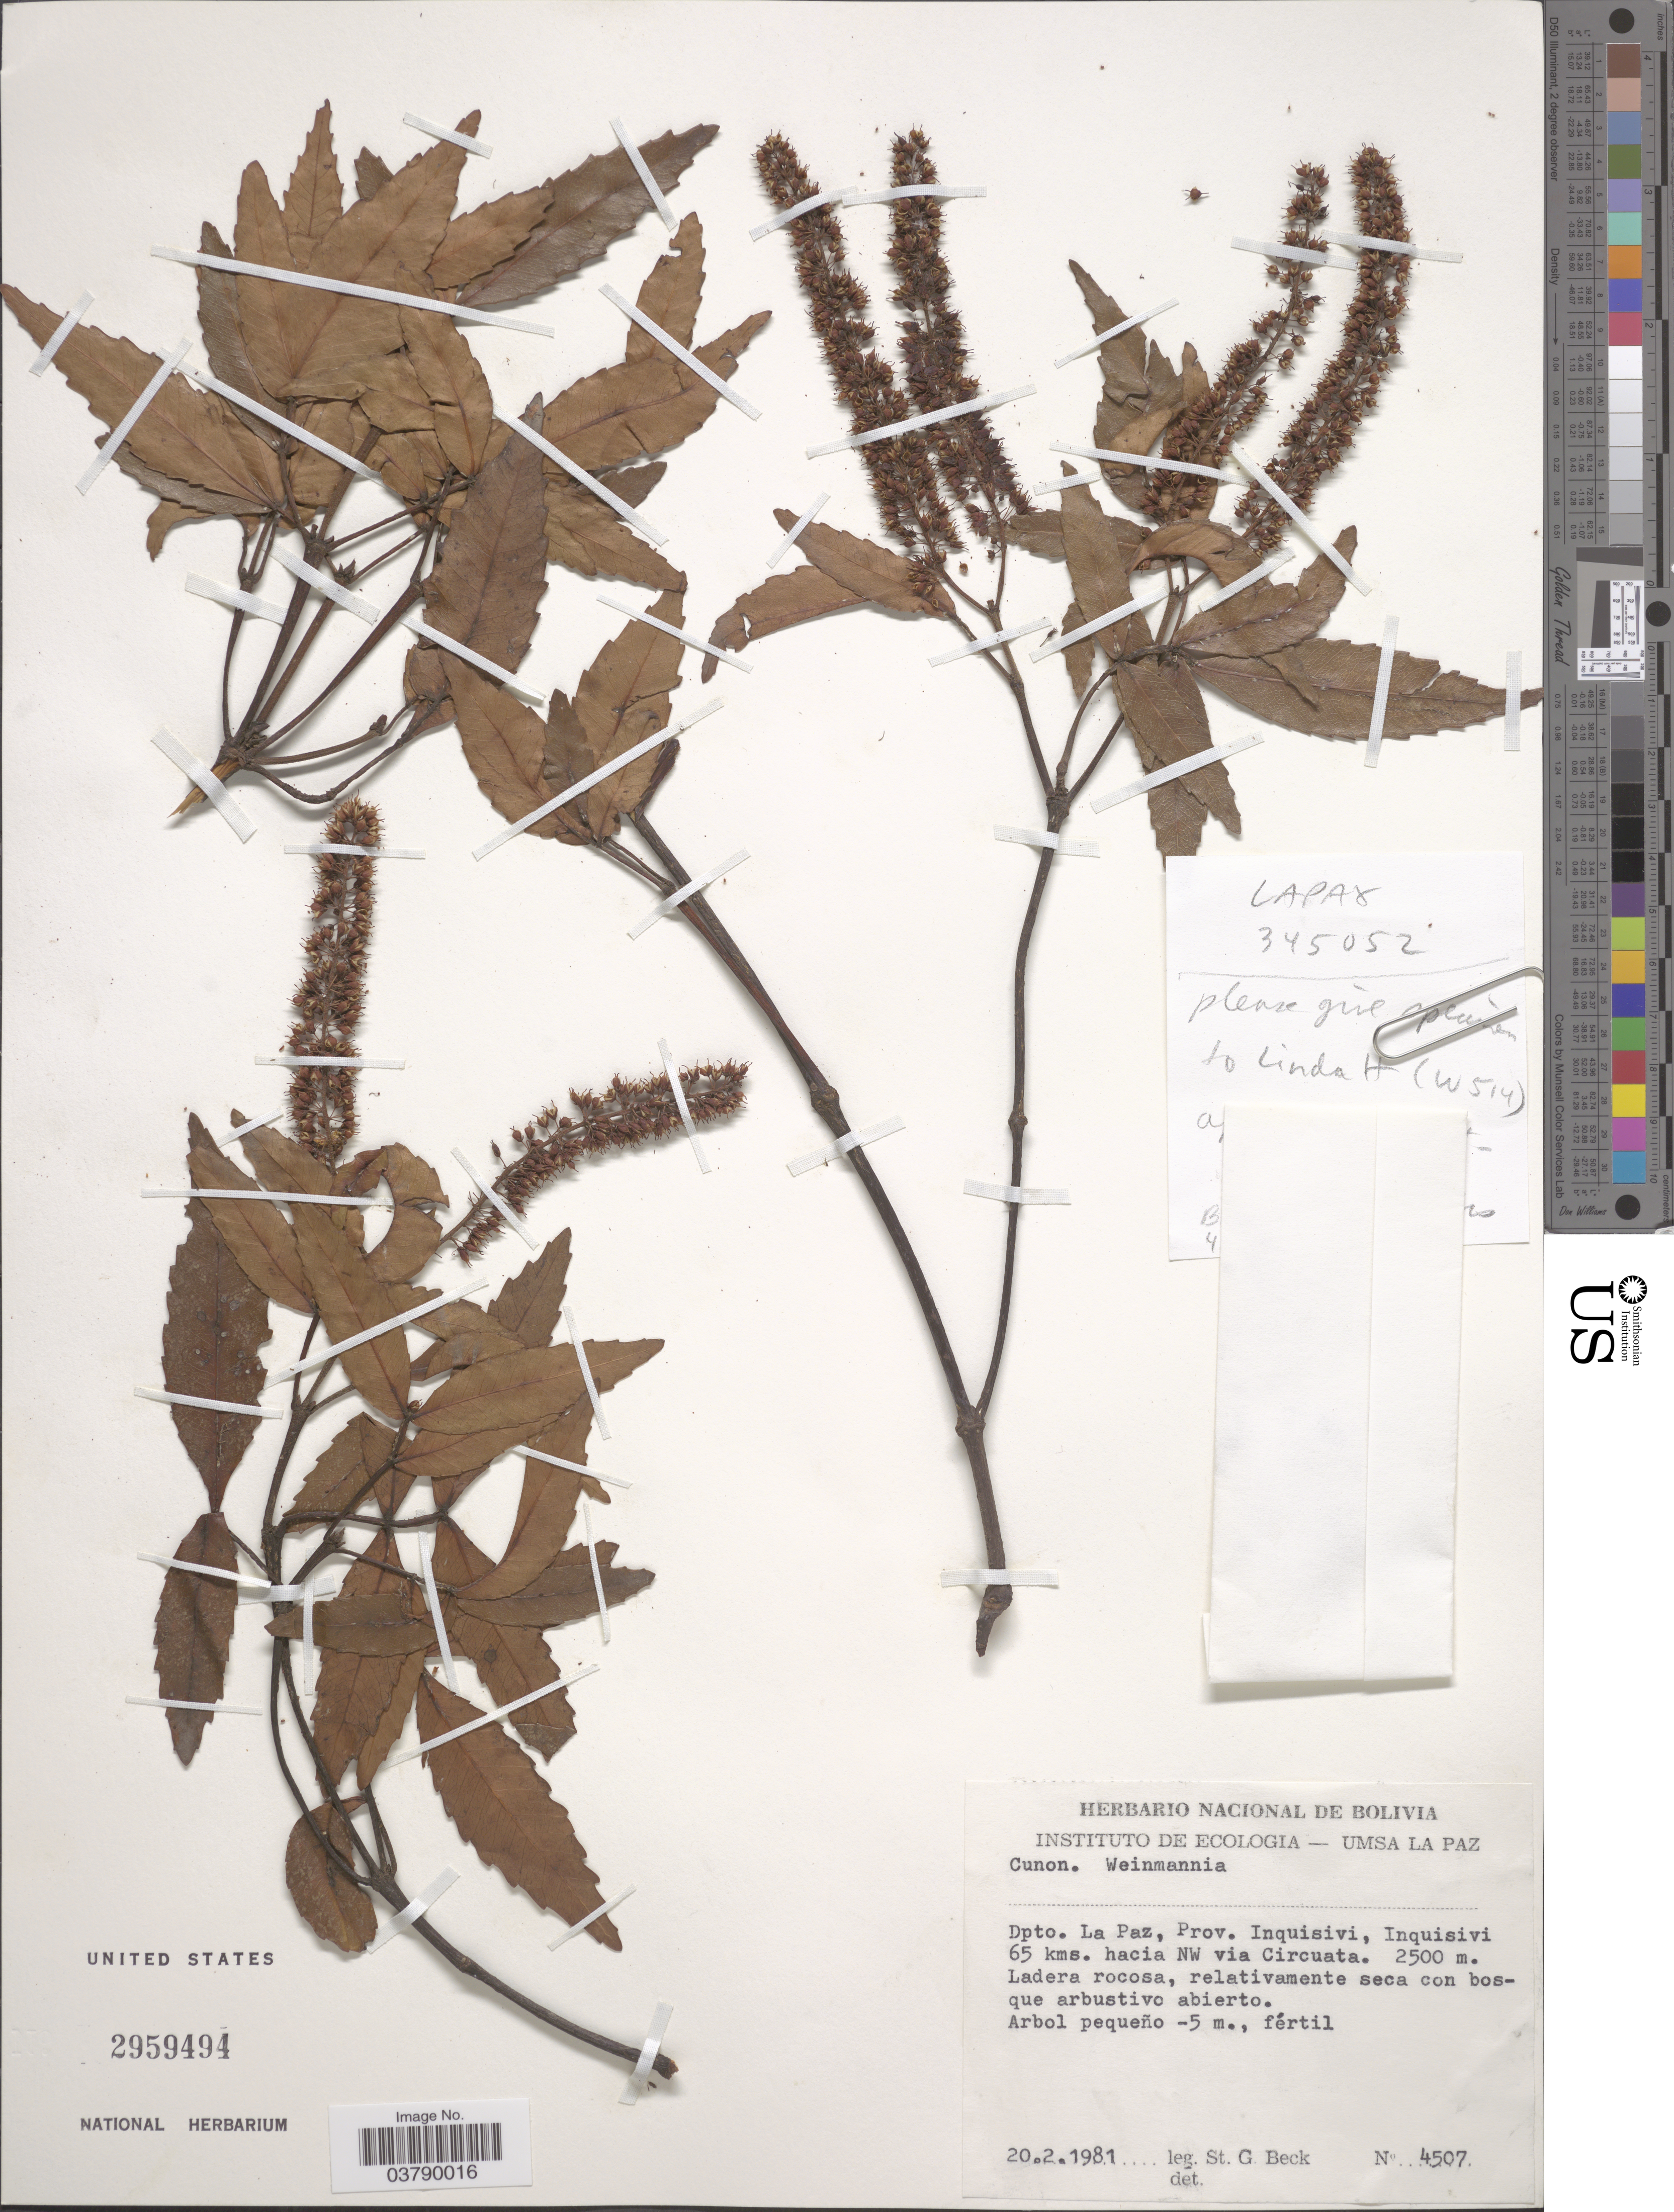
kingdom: Plantae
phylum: Tracheophyta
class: Magnoliopsida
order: Oxalidales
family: Cunoniaceae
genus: Weinmannia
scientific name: Weinmannia sp.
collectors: S. G. Beck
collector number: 4507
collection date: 1981-02-20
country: Bolivia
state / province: La Paz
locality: Dpto. La Paz. Prov. Inquisivi, Inquisivi 65 kms. hacia NW via Circuata.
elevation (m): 2500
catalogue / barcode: US 2959494